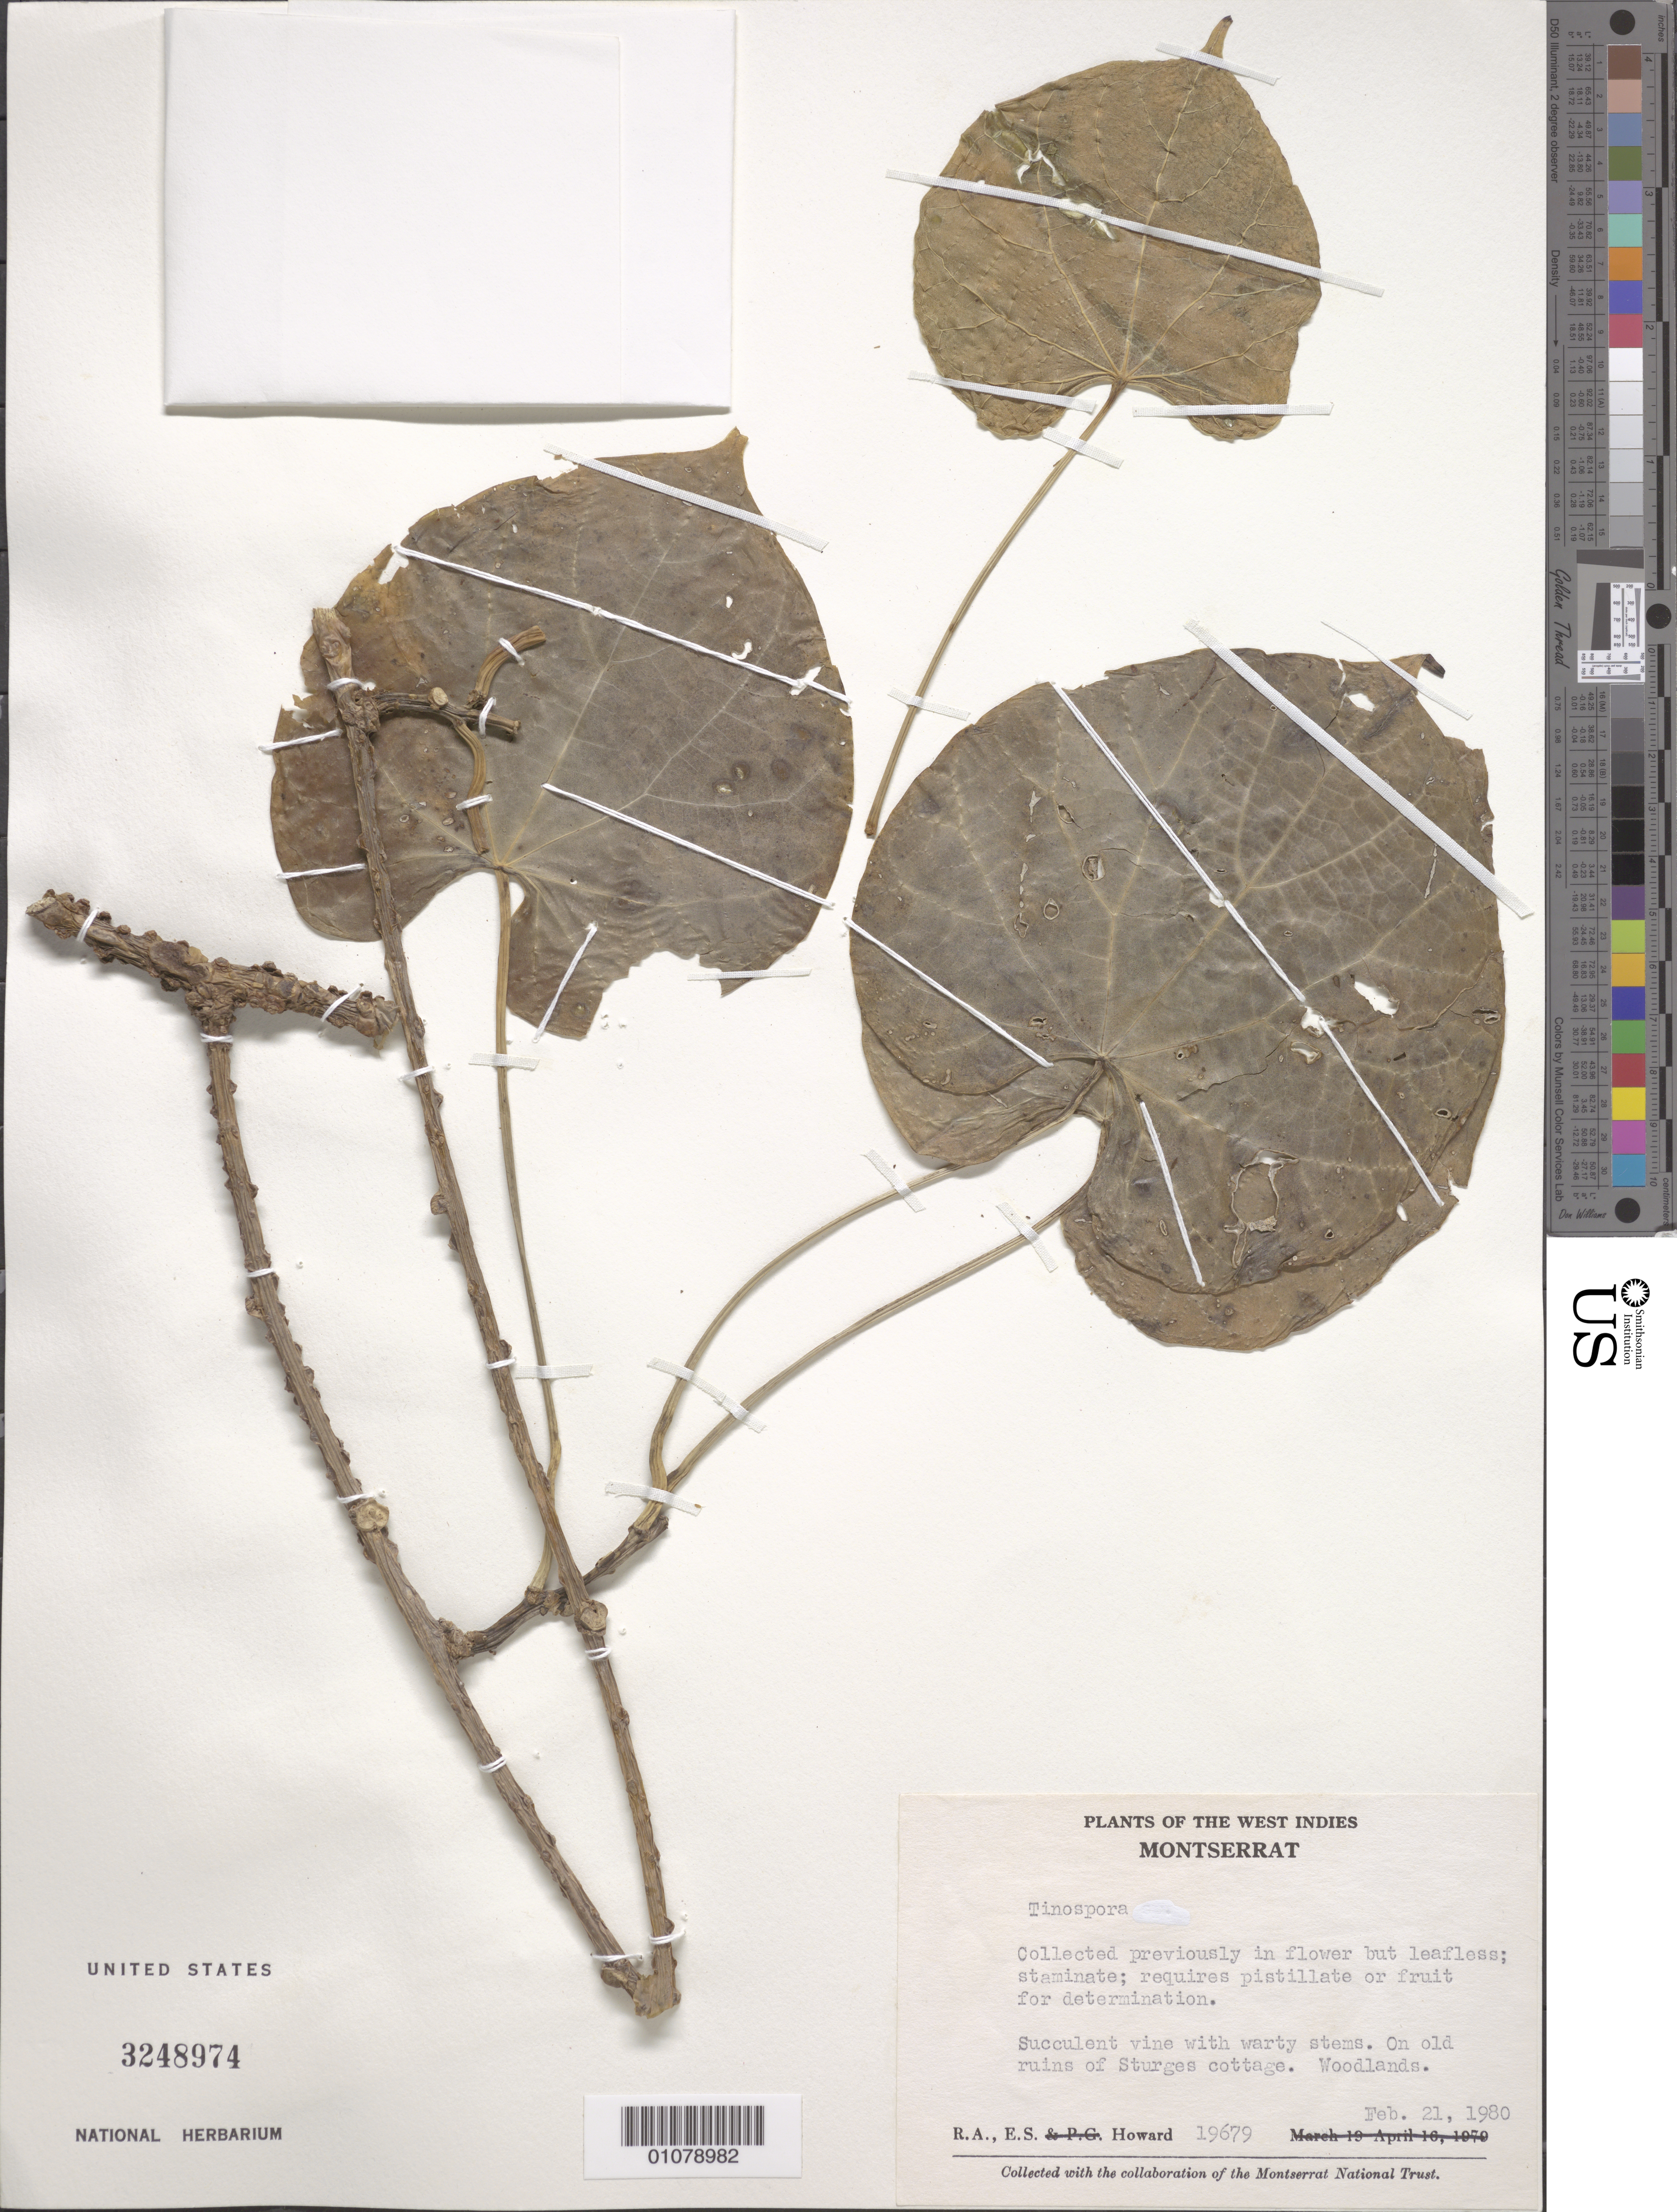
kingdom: Plantae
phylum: Tracheophyta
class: Magnoliopsida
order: Ranunculales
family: Menispermaceae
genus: Tinospora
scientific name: Tinospora crispa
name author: (L.) Hook. f. & Thomson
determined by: Acevedo-Rodríguez, P., (BOT), Smithsonian Institution - National Museum of Natural History (UNITED STATES)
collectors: R. A. Howard & E. S. Howard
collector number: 19679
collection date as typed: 21 Feb 1980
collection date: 1980-02-21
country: Montserrat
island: Montserrat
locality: On old ruins of Sturges cottage.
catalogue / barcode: US 3248974